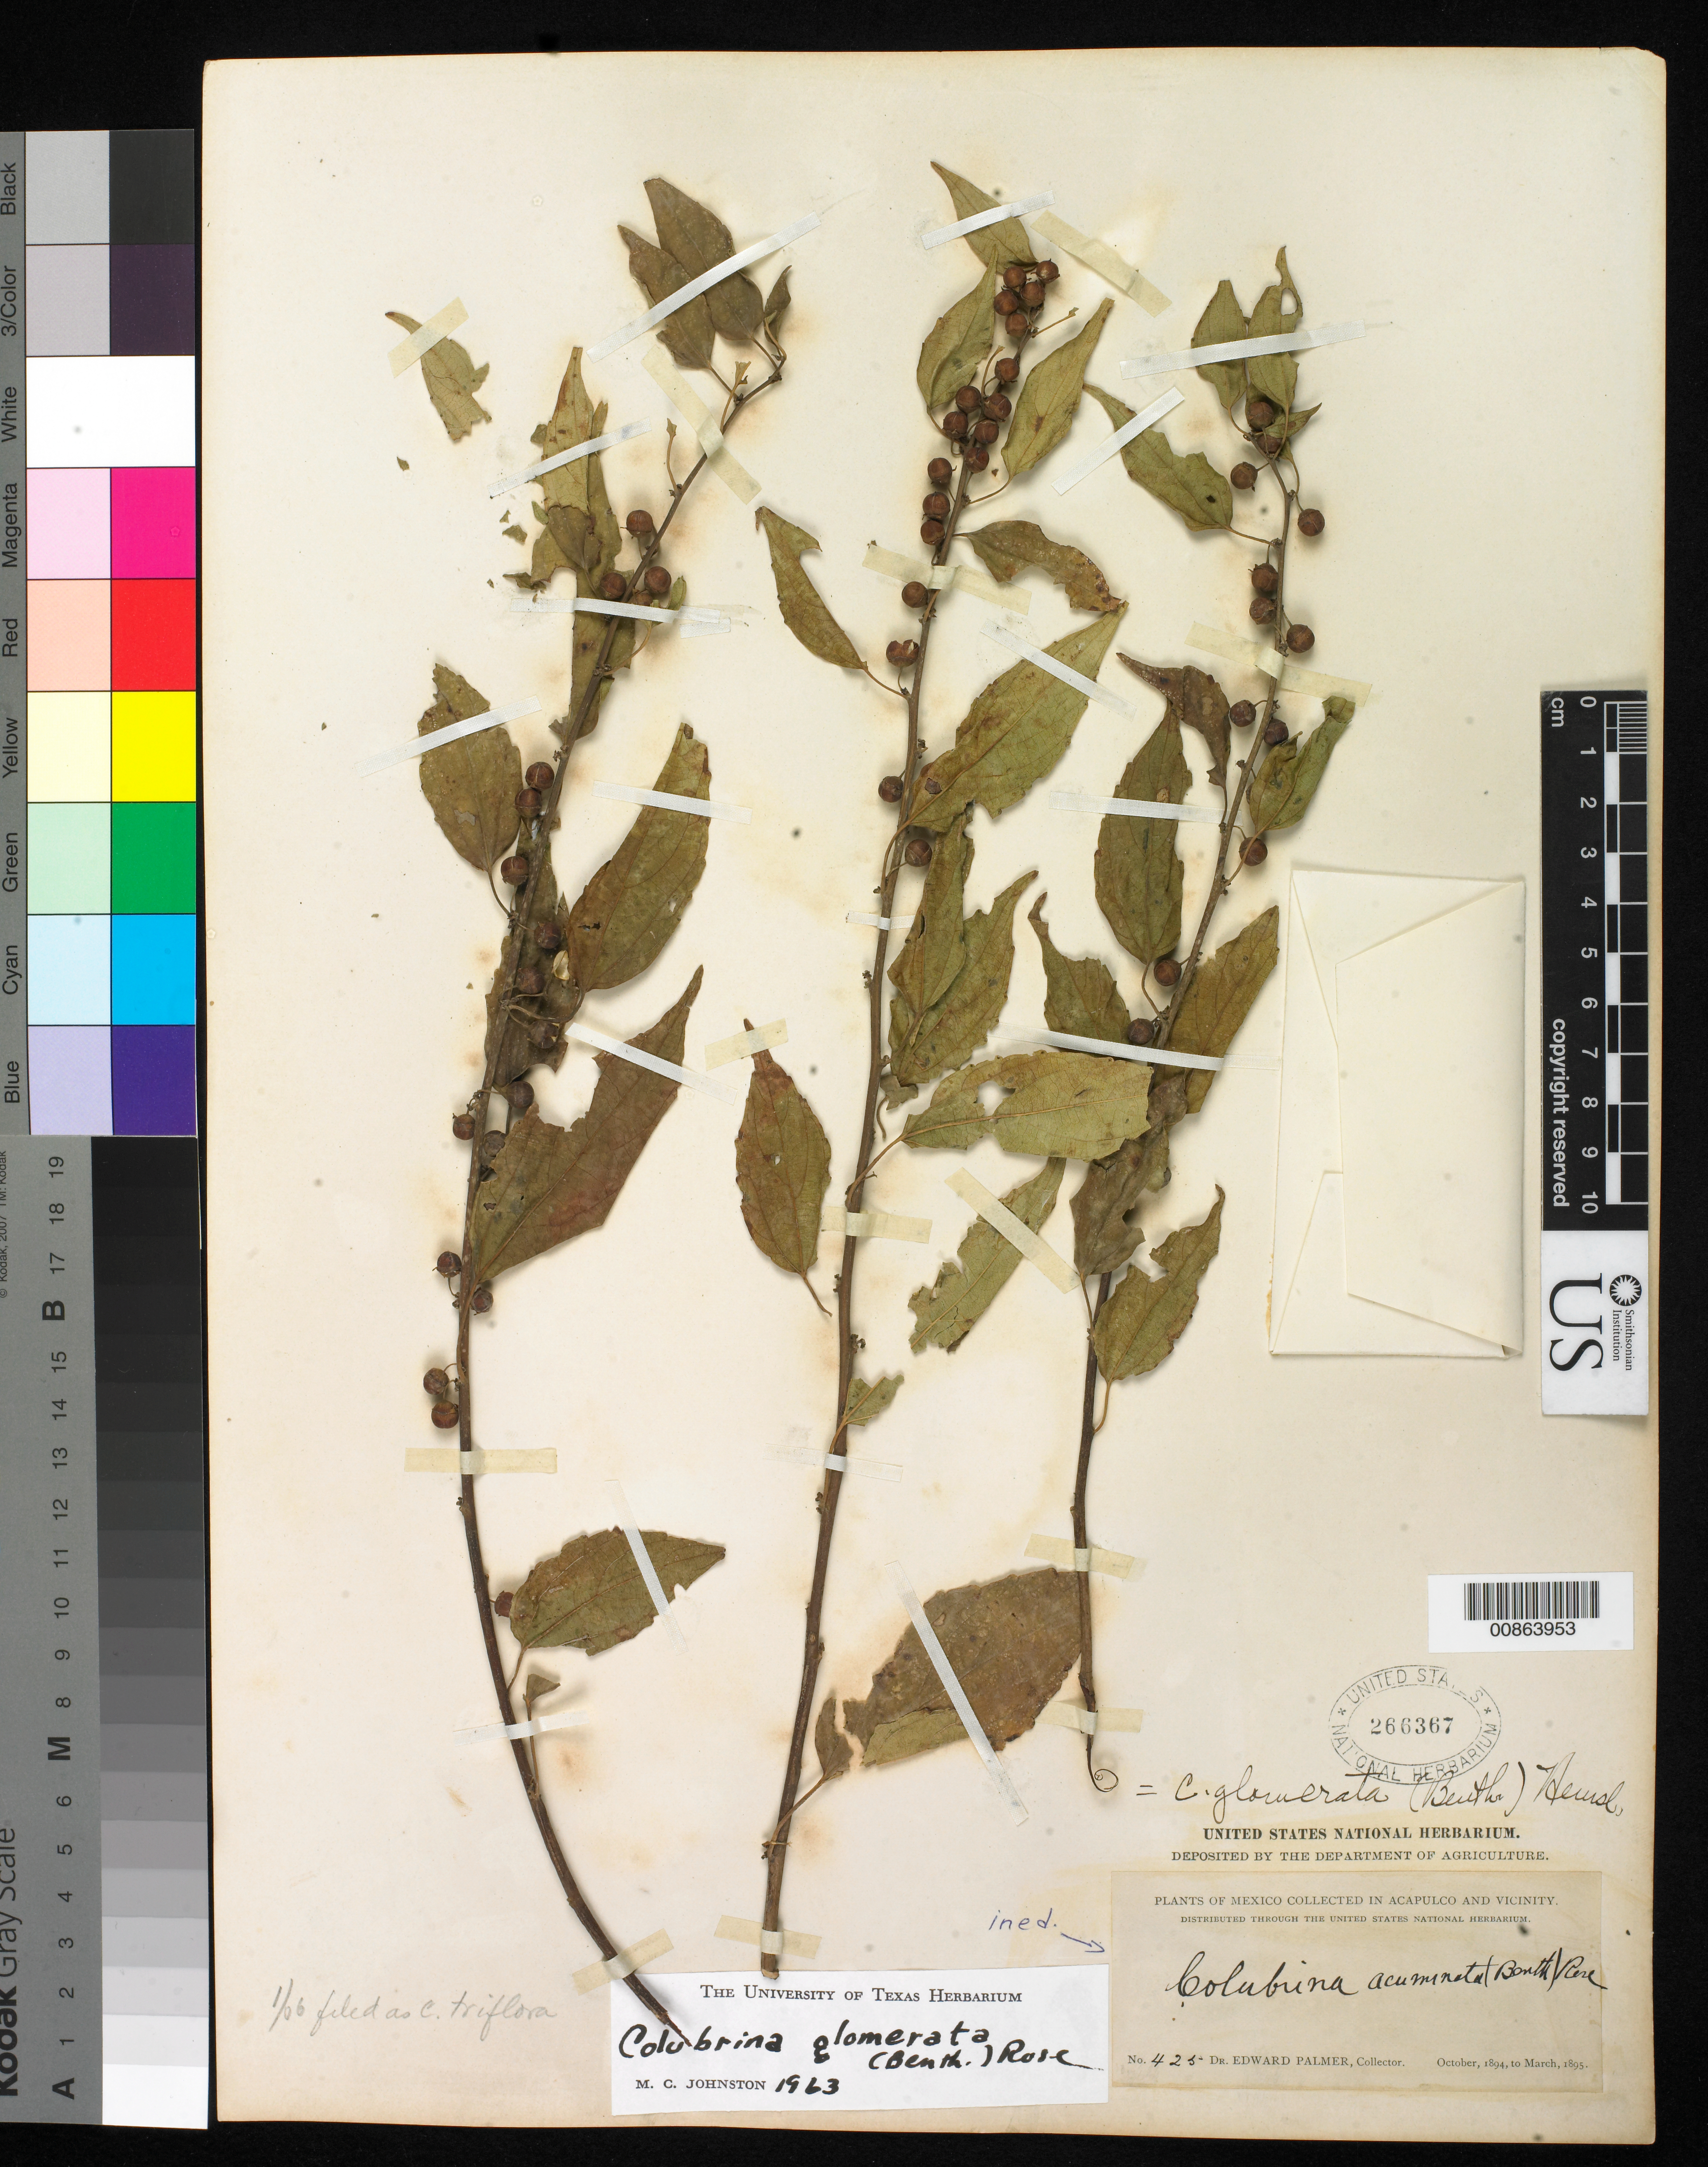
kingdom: Plantae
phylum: Tracheophyta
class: Magnoliopsida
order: Rosales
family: Rhamnaceae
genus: Colubrina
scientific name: Colubrina triflora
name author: Brongn. ex Sweet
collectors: E. Palmer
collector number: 425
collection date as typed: Oct 1894 to -- Mar 1895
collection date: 1894-10/1895-03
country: Mexico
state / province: Guerrero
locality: Acapulco, Guerrero and vicinity.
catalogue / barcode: US 266367